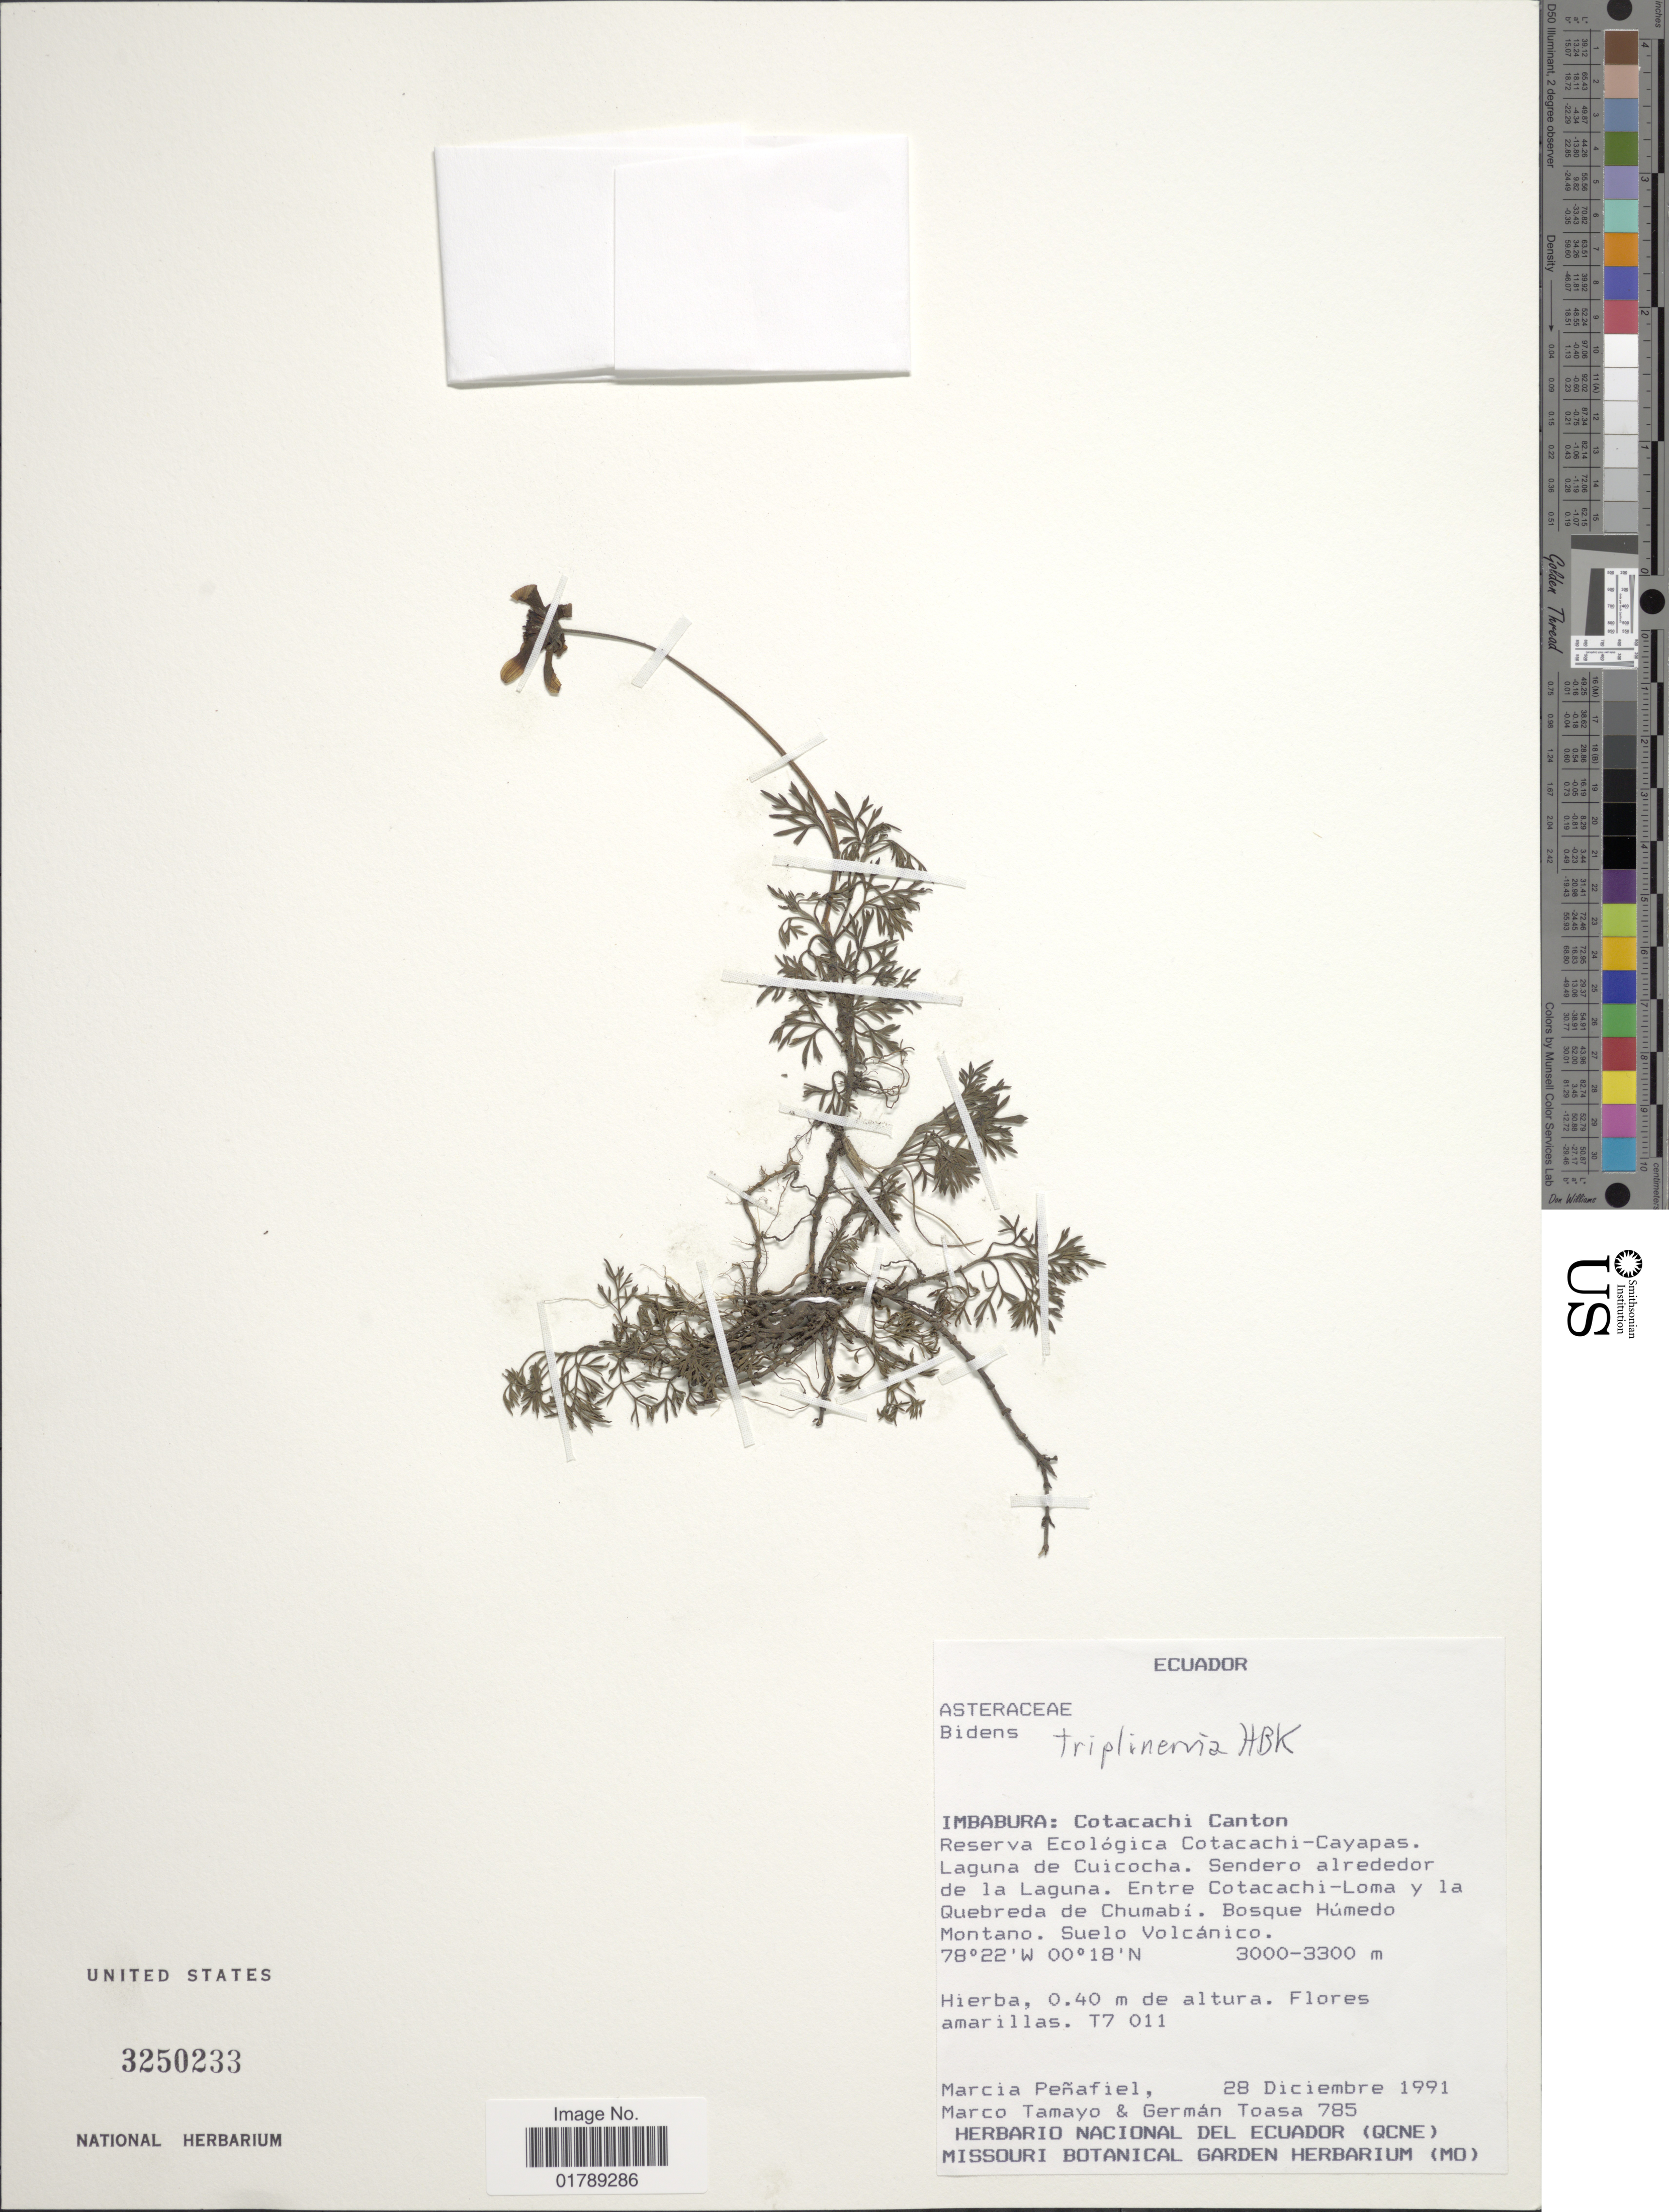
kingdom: Plantae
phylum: Tracheophyta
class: Magnoliopsida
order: Asterales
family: Asteraceae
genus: Bidens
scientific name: Bidens triplinervia var. macrantha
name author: (Wedd.) Sherff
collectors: M. Penafiel, M. Tamayo & G. Toasa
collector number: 785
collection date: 1991-12-28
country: Ecuador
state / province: Imbabura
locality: Cotacachi Canton. Reserva Ecológica Cotacachi-Cayapas. Laguna de Cuicocha. Sendero alrededor de la laguna. Entre Cotacachi-Loma y la Quebrada de Chumabí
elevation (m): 3000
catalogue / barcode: US 3250233